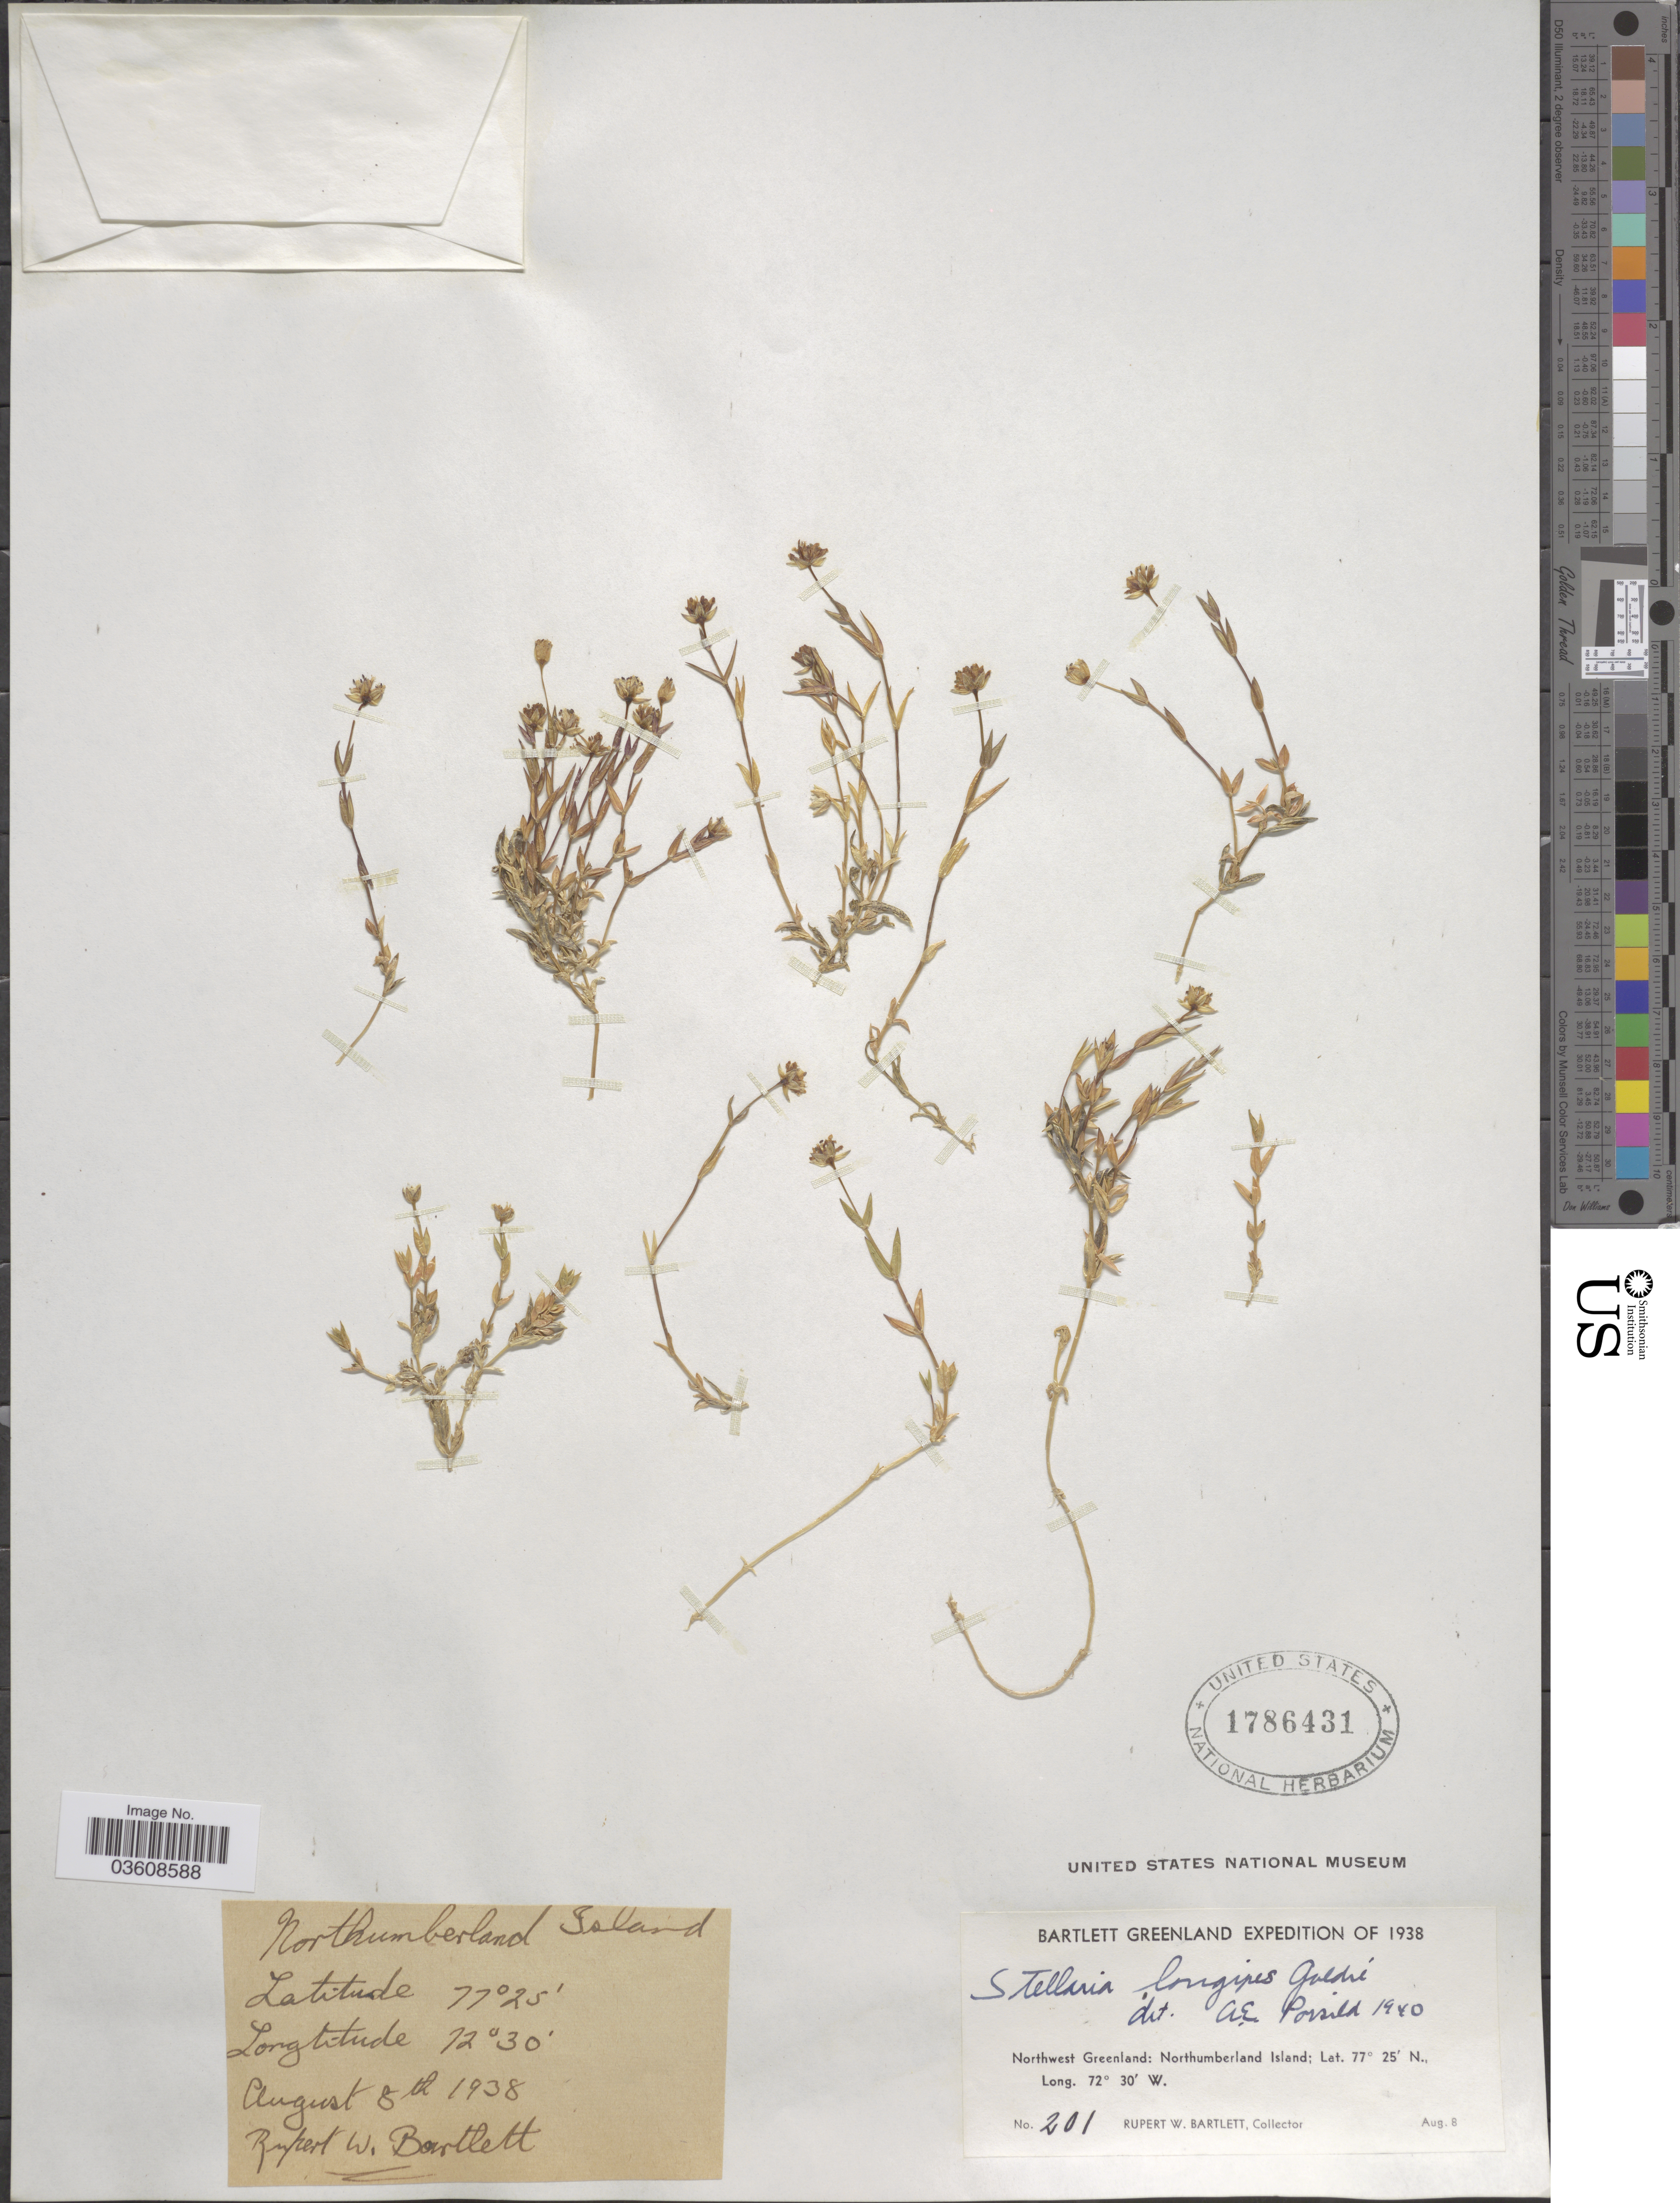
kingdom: Plantae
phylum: Tracheophyta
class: Magnoliopsida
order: Caryophyllales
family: Caryophyllaceae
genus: Stellaria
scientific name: Stellaria longipes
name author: Goldie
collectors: R. W. Bartlett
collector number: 201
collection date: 1938-08-08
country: Greenland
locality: Northwest Greenland: Northumberland Island.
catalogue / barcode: US 1786431